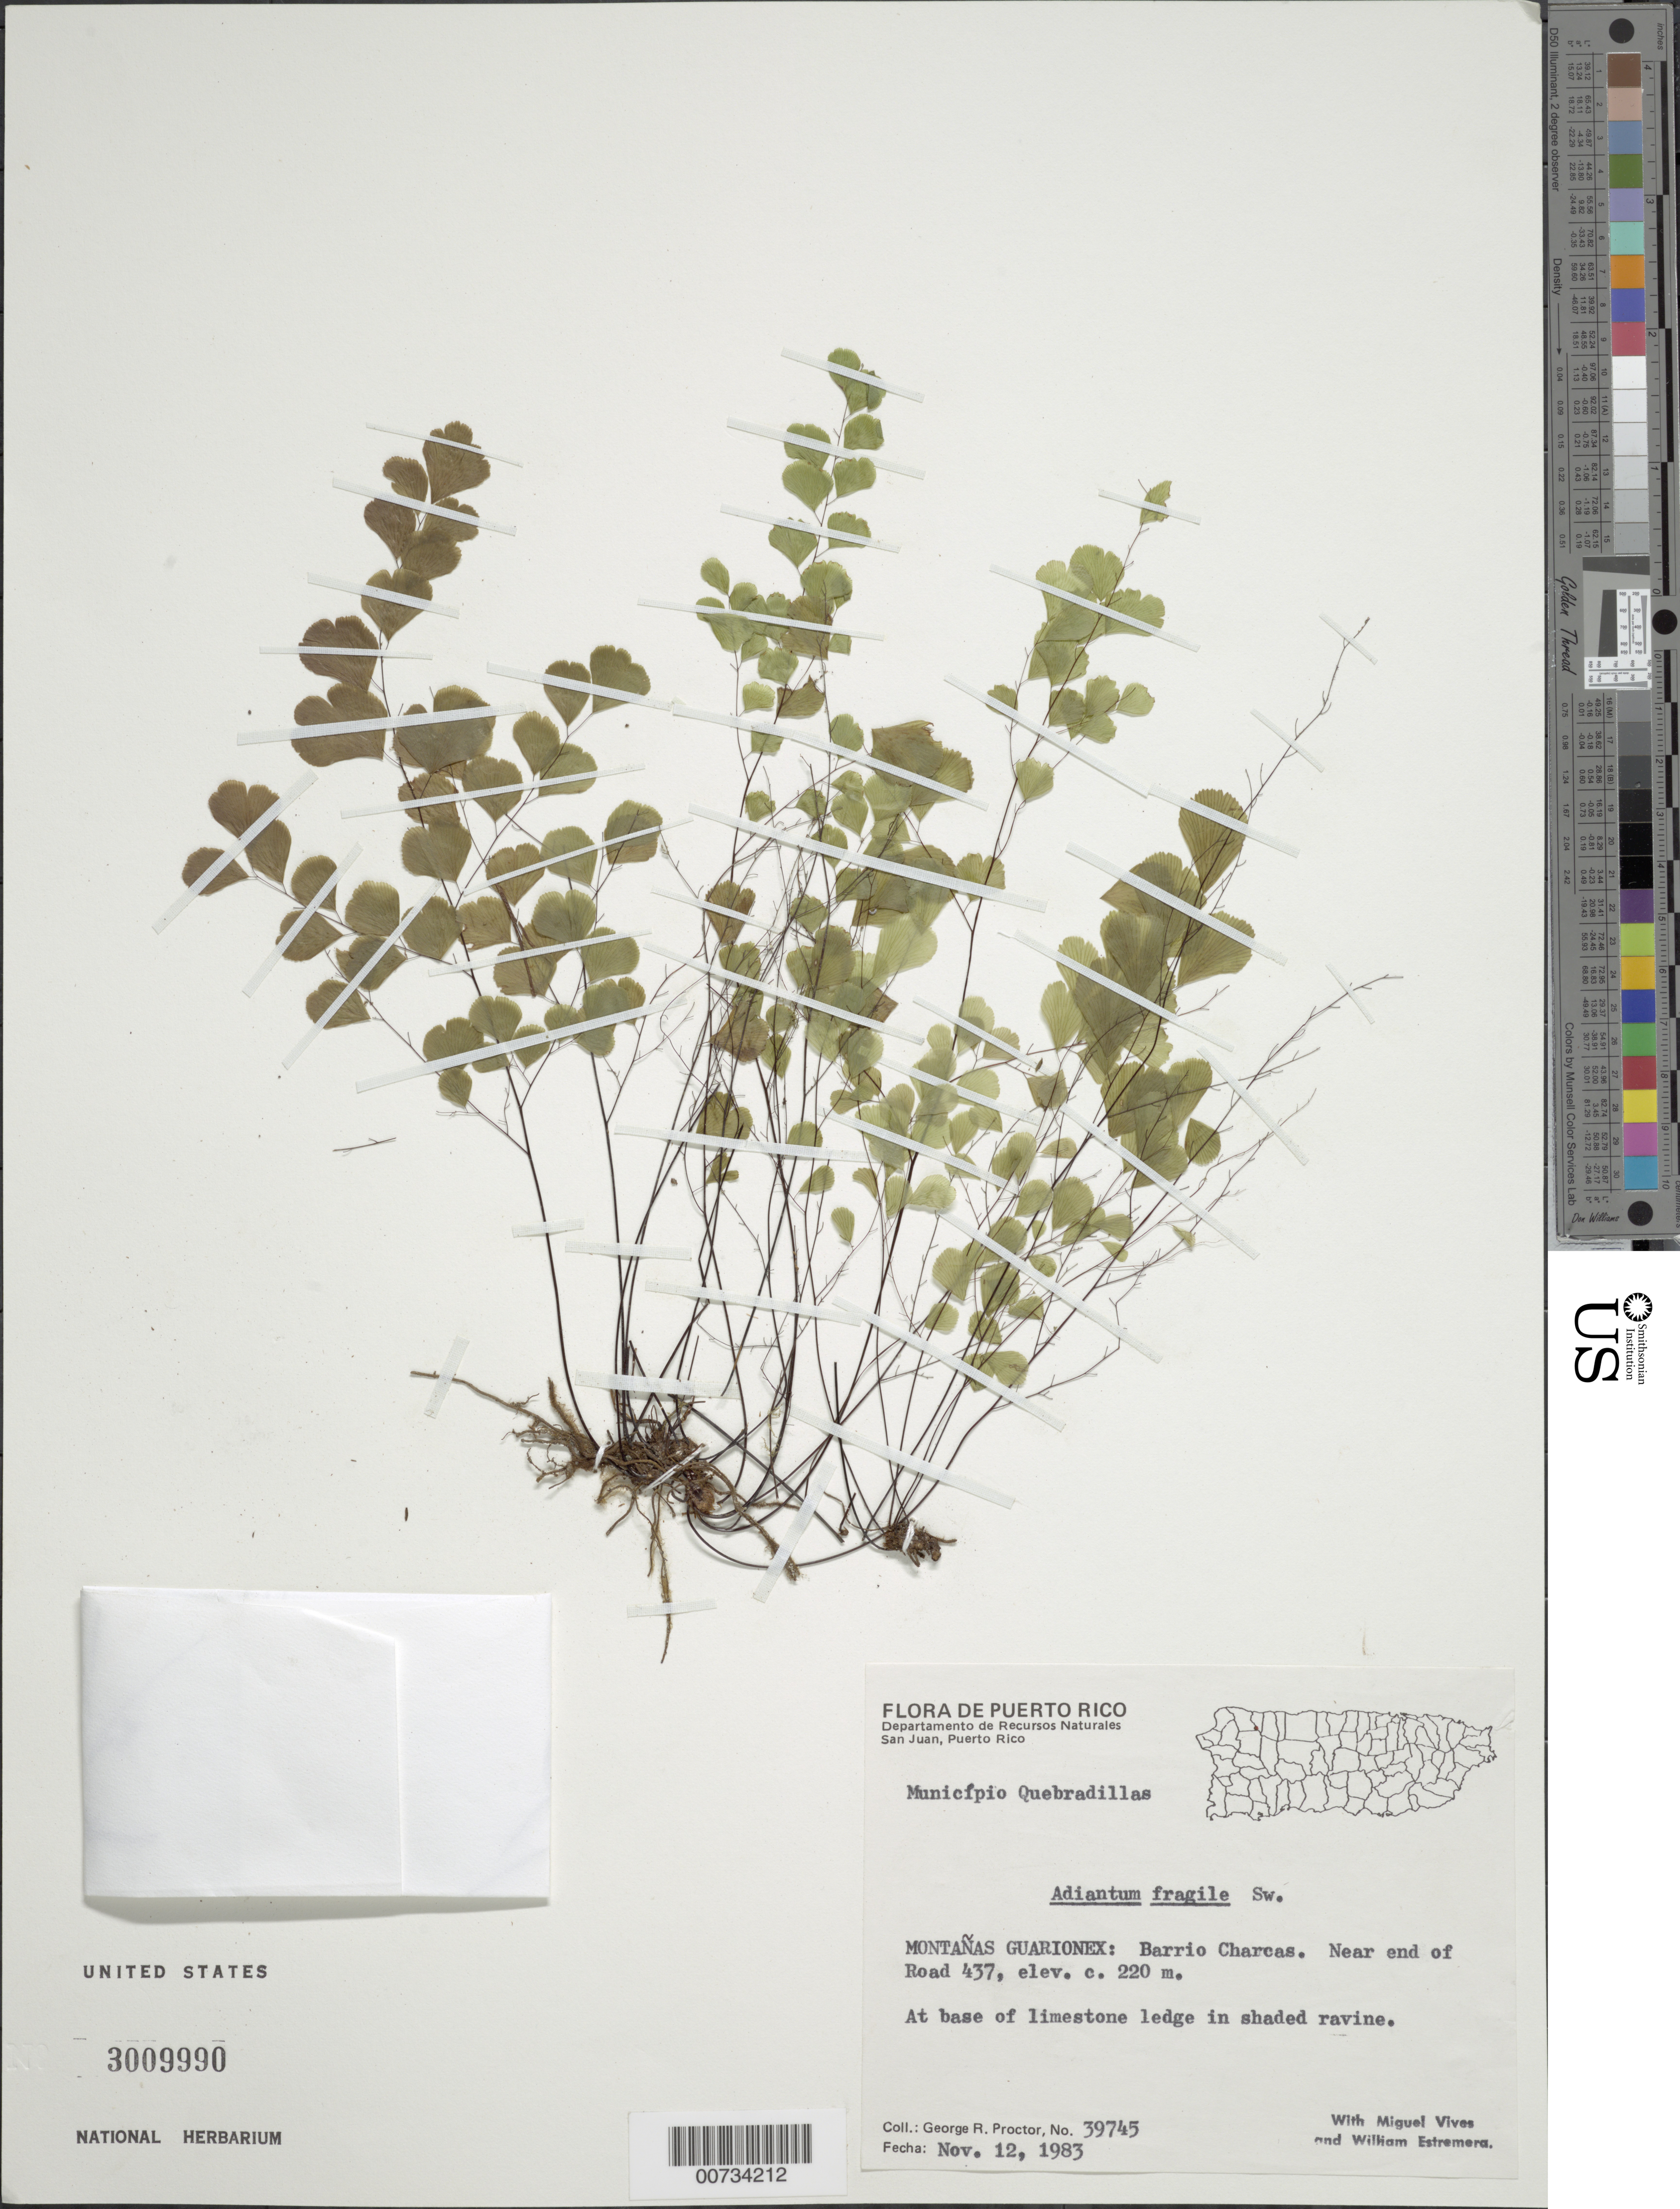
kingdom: Plantae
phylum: Tracheophyta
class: Polypodiopsida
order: Polypodiales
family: Pteridaceae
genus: Adiantum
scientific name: Adiantum fragile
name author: Sw.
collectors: G. R. Proctor, M. Vives & W. Estremera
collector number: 39745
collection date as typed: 12 Nov 1983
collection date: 1983-11-12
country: Puerto Rico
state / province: Quebradillas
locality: Montanas Guarionex: Barrio Charcas, near end of Road 437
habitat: At base of limestone ledge in shaded ravine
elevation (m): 220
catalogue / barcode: US 3009990